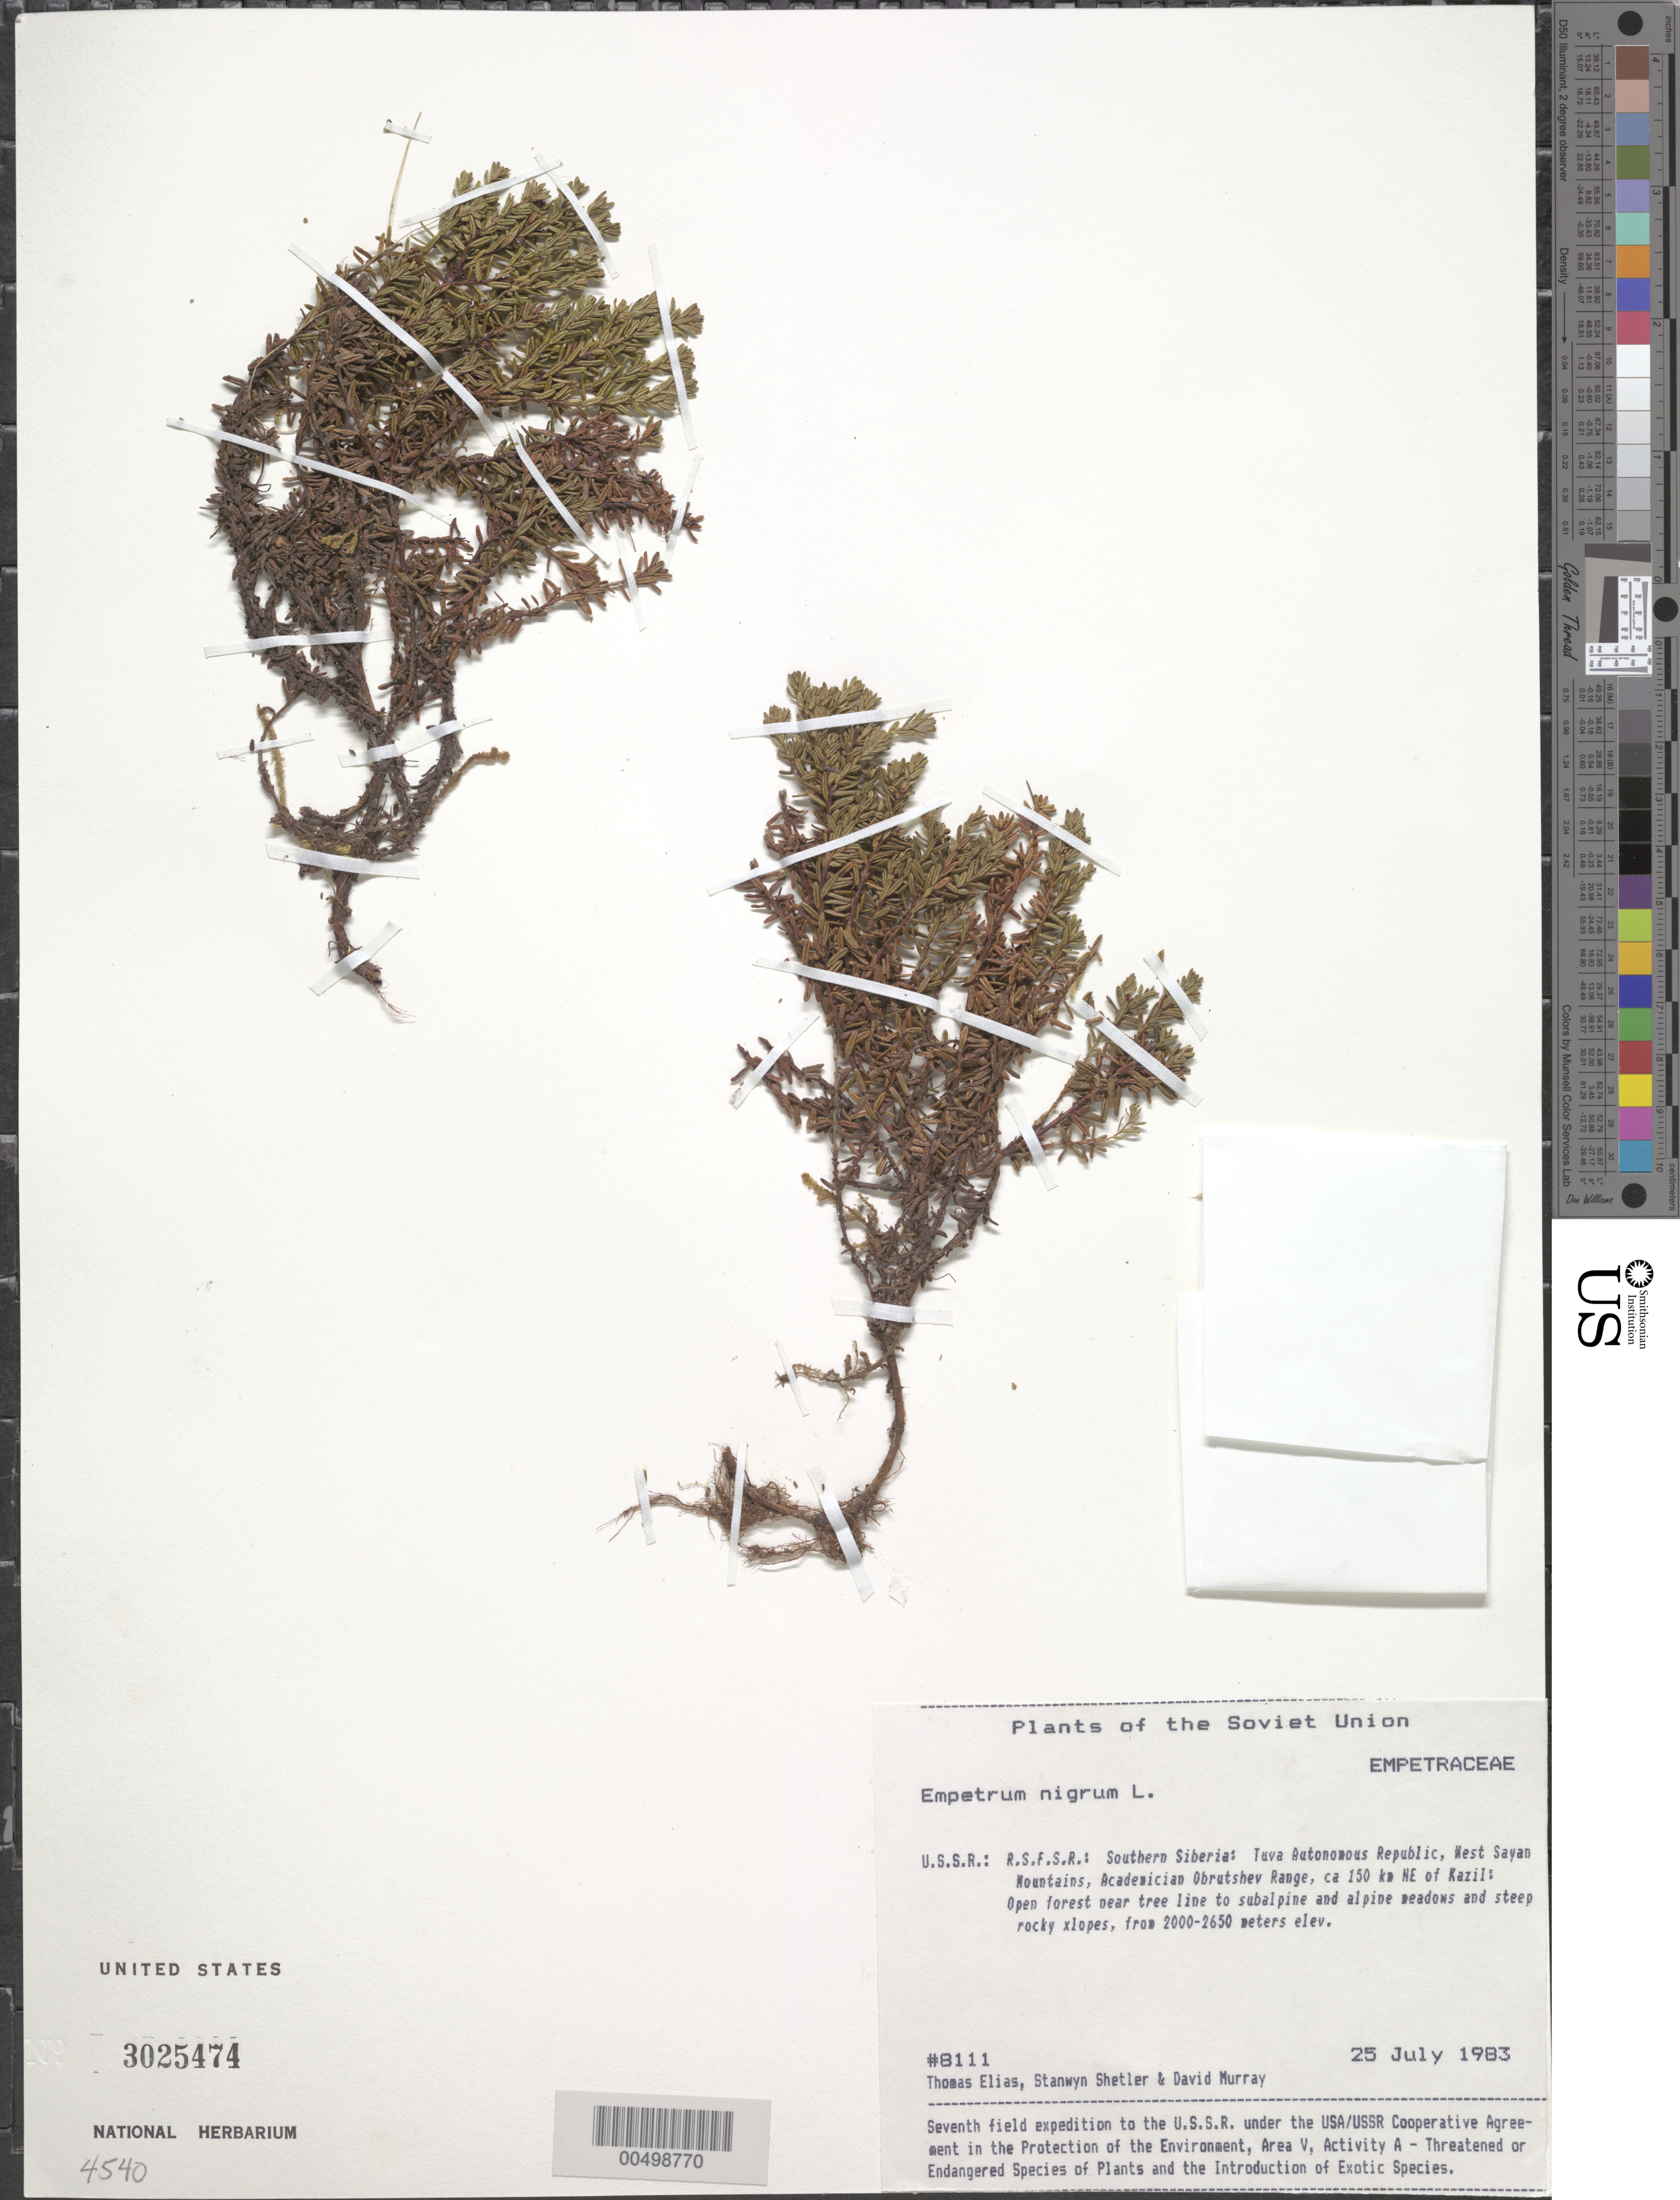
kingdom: Plantae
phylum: Tracheophyta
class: Magnoliopsida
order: Ericales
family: Ericaceae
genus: Empetrum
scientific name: Empetrum nigrum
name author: L.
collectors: T. Elias, S. Shetler & D. F. Murray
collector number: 8111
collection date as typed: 25 Jul 1983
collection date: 1983-07-25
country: Russian Federation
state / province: Tuva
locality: West Sayan Mountains, Academician Obrutshev Range, ca. 150 km NE of Kazil [Kyzyl]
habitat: open forest near tree line to subalpine and alpine meadows and steep rocky slopes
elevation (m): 2000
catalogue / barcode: US 3025474